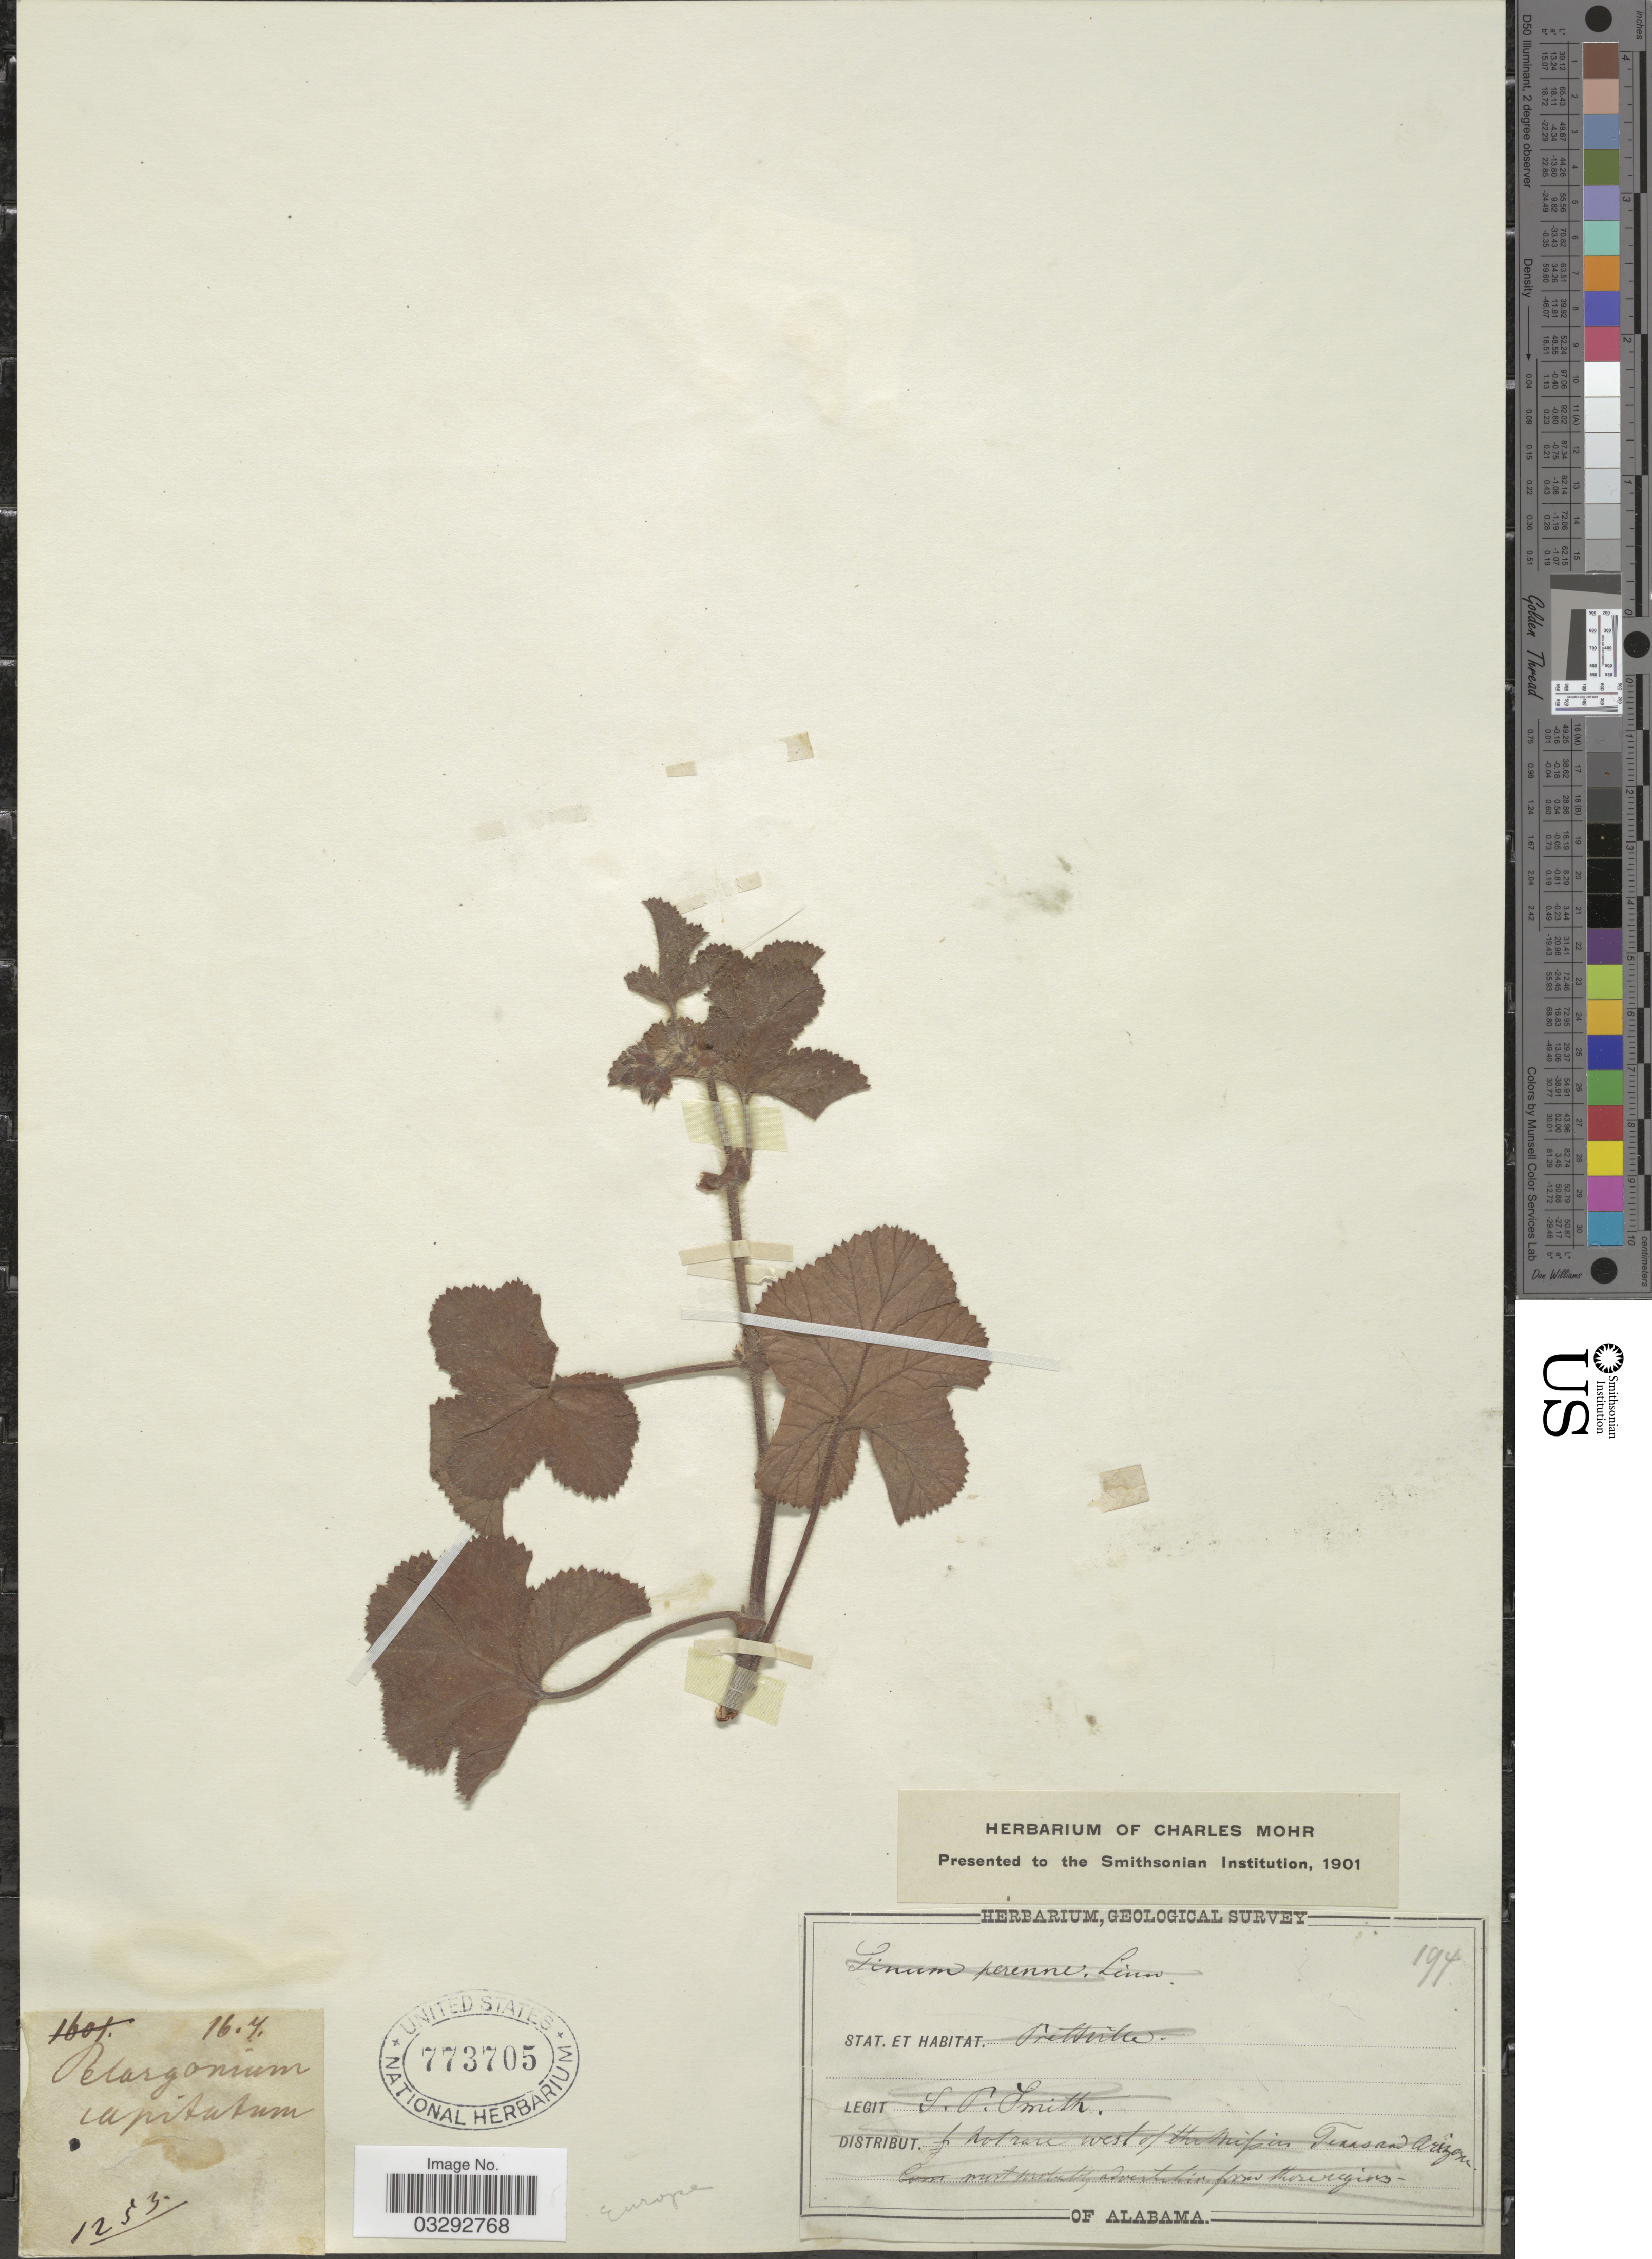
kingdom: Plantae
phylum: Tracheophyta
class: Magnoliopsida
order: Geraniales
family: Geraniaceae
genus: Pelargonium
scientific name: Pelargonium capitatum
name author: (L.) L'Hér.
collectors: ex herb. Charles Mohr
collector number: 1255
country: United States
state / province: Alabama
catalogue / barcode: US 773705